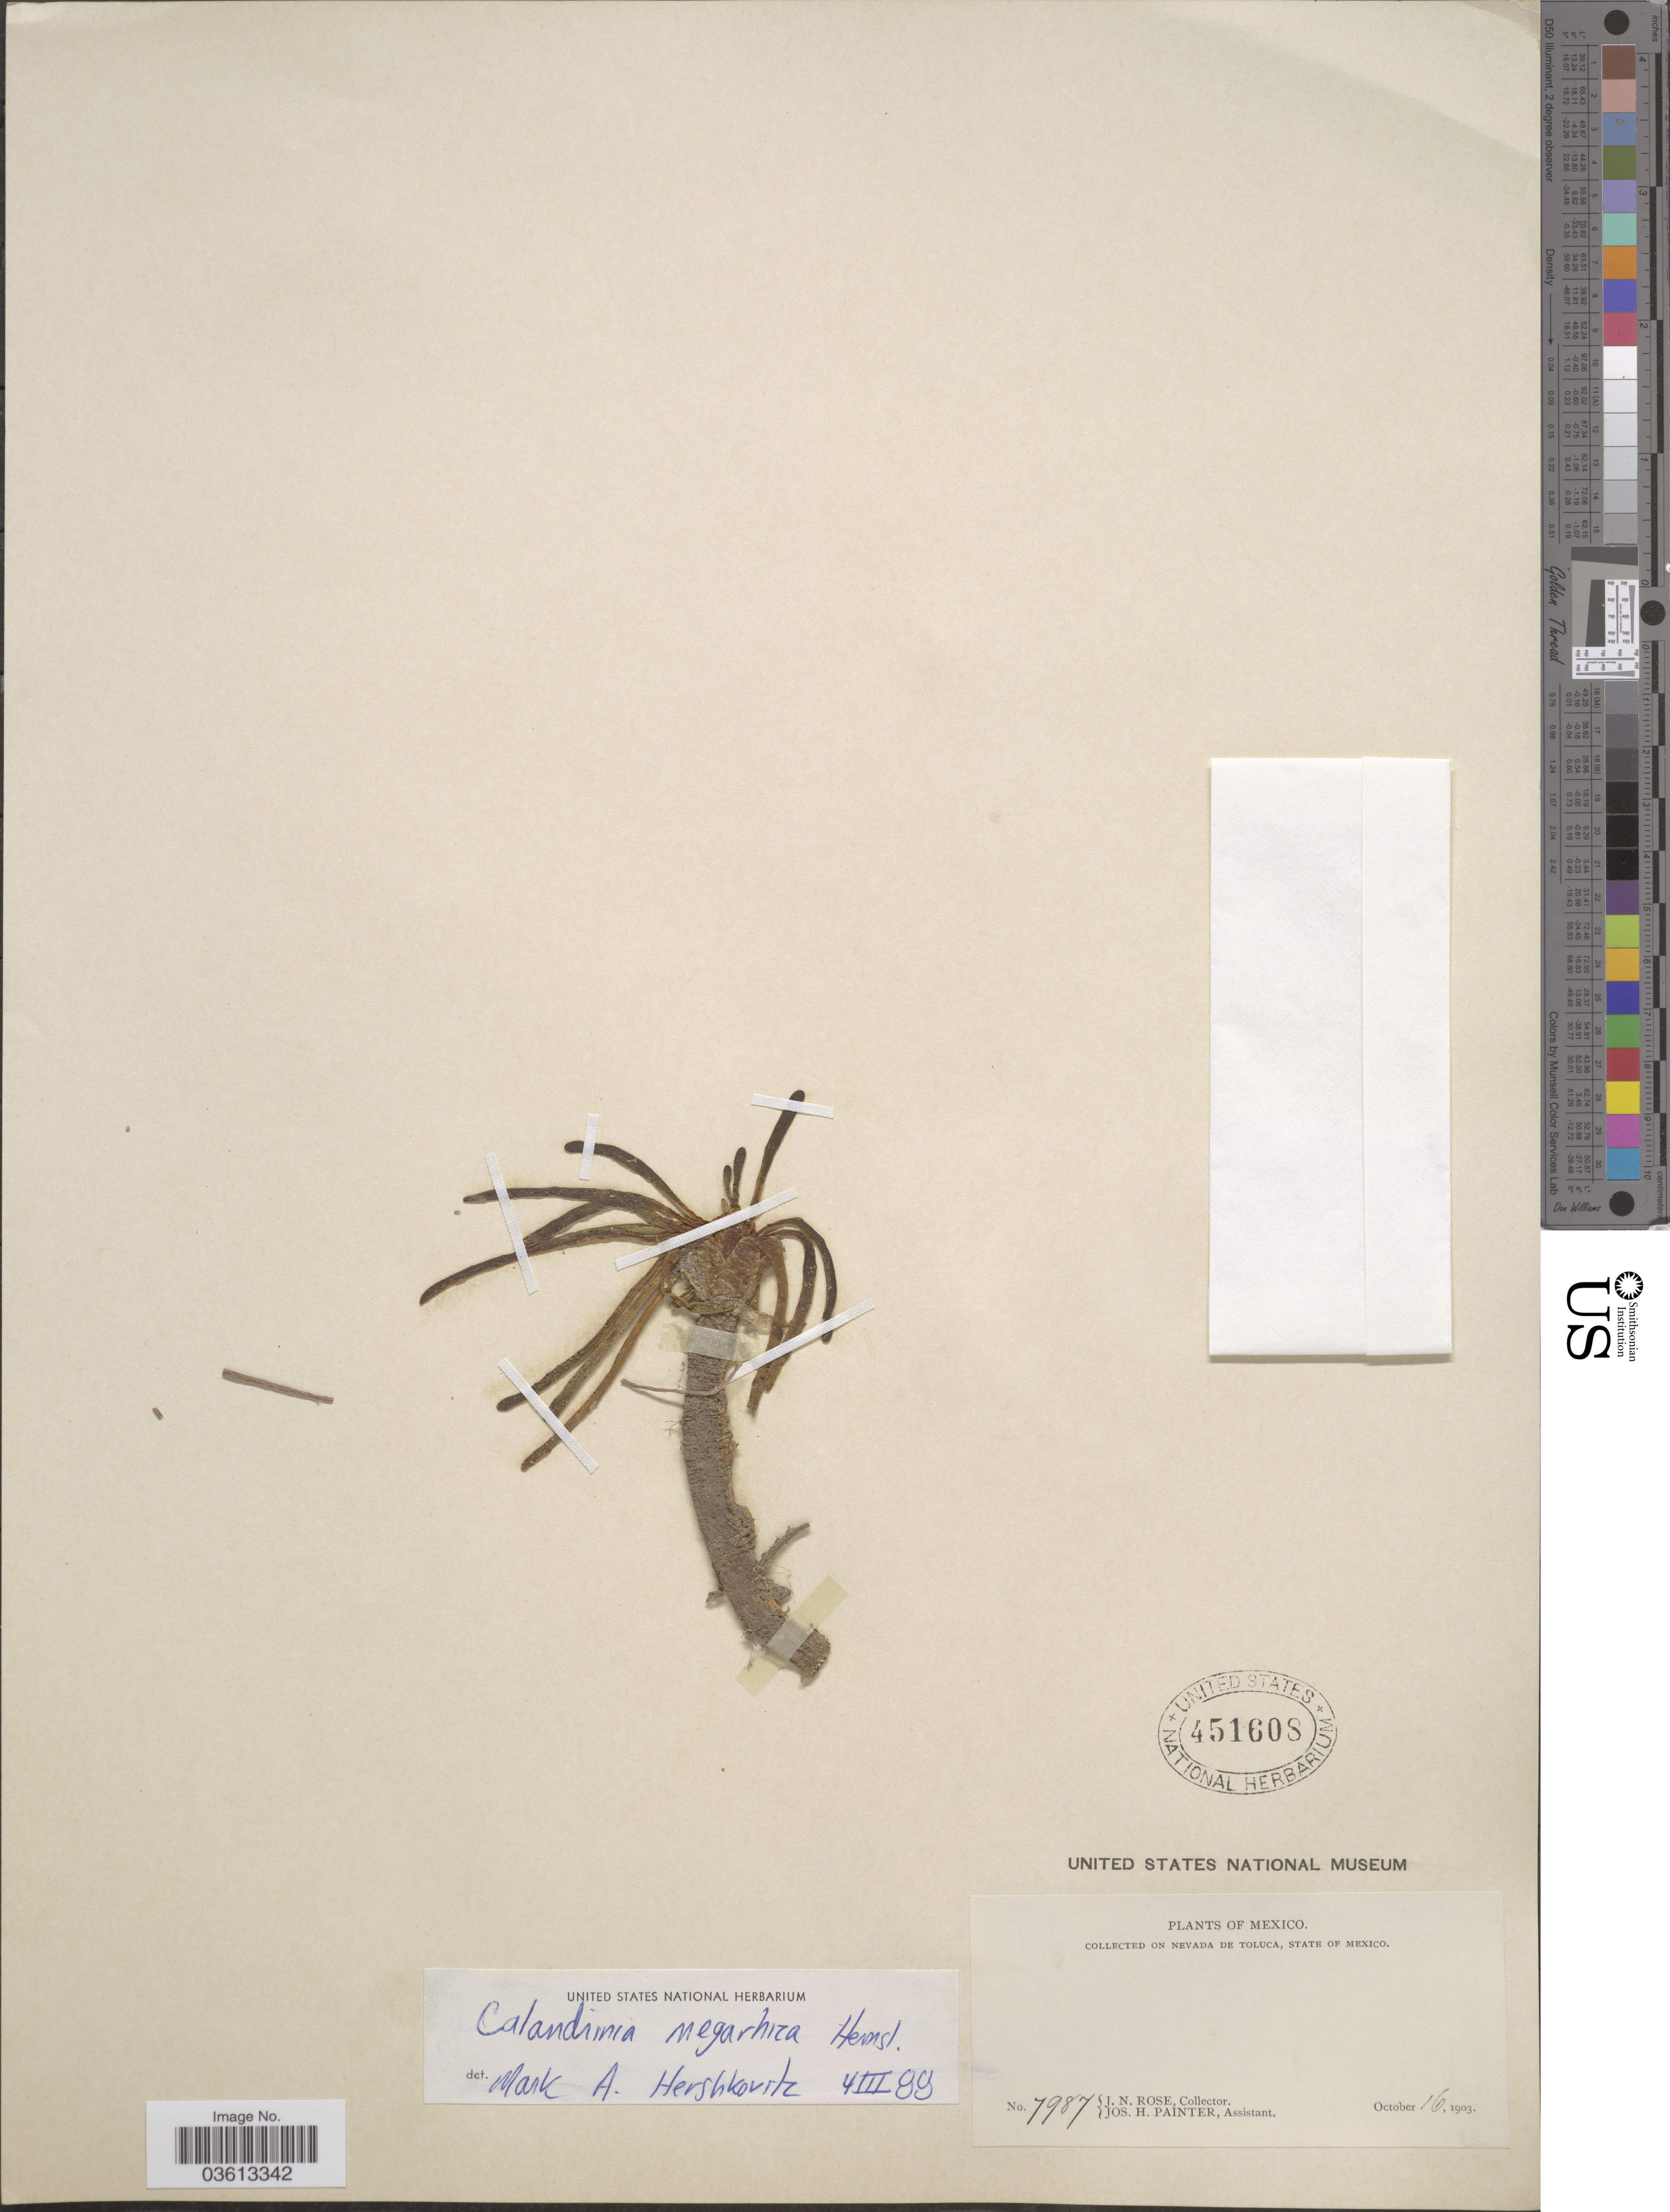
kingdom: Plantae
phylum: Tracheophyta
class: Magnoliopsida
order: Caryophyllales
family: Montiaceae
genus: Calandrinia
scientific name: Calandrinia megarhiza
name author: Hemsl.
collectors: J. N. Rose & J. H. Painter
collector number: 7987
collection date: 1903-10-16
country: Mexico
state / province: México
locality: Nevada de Toluca.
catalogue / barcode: US 451608